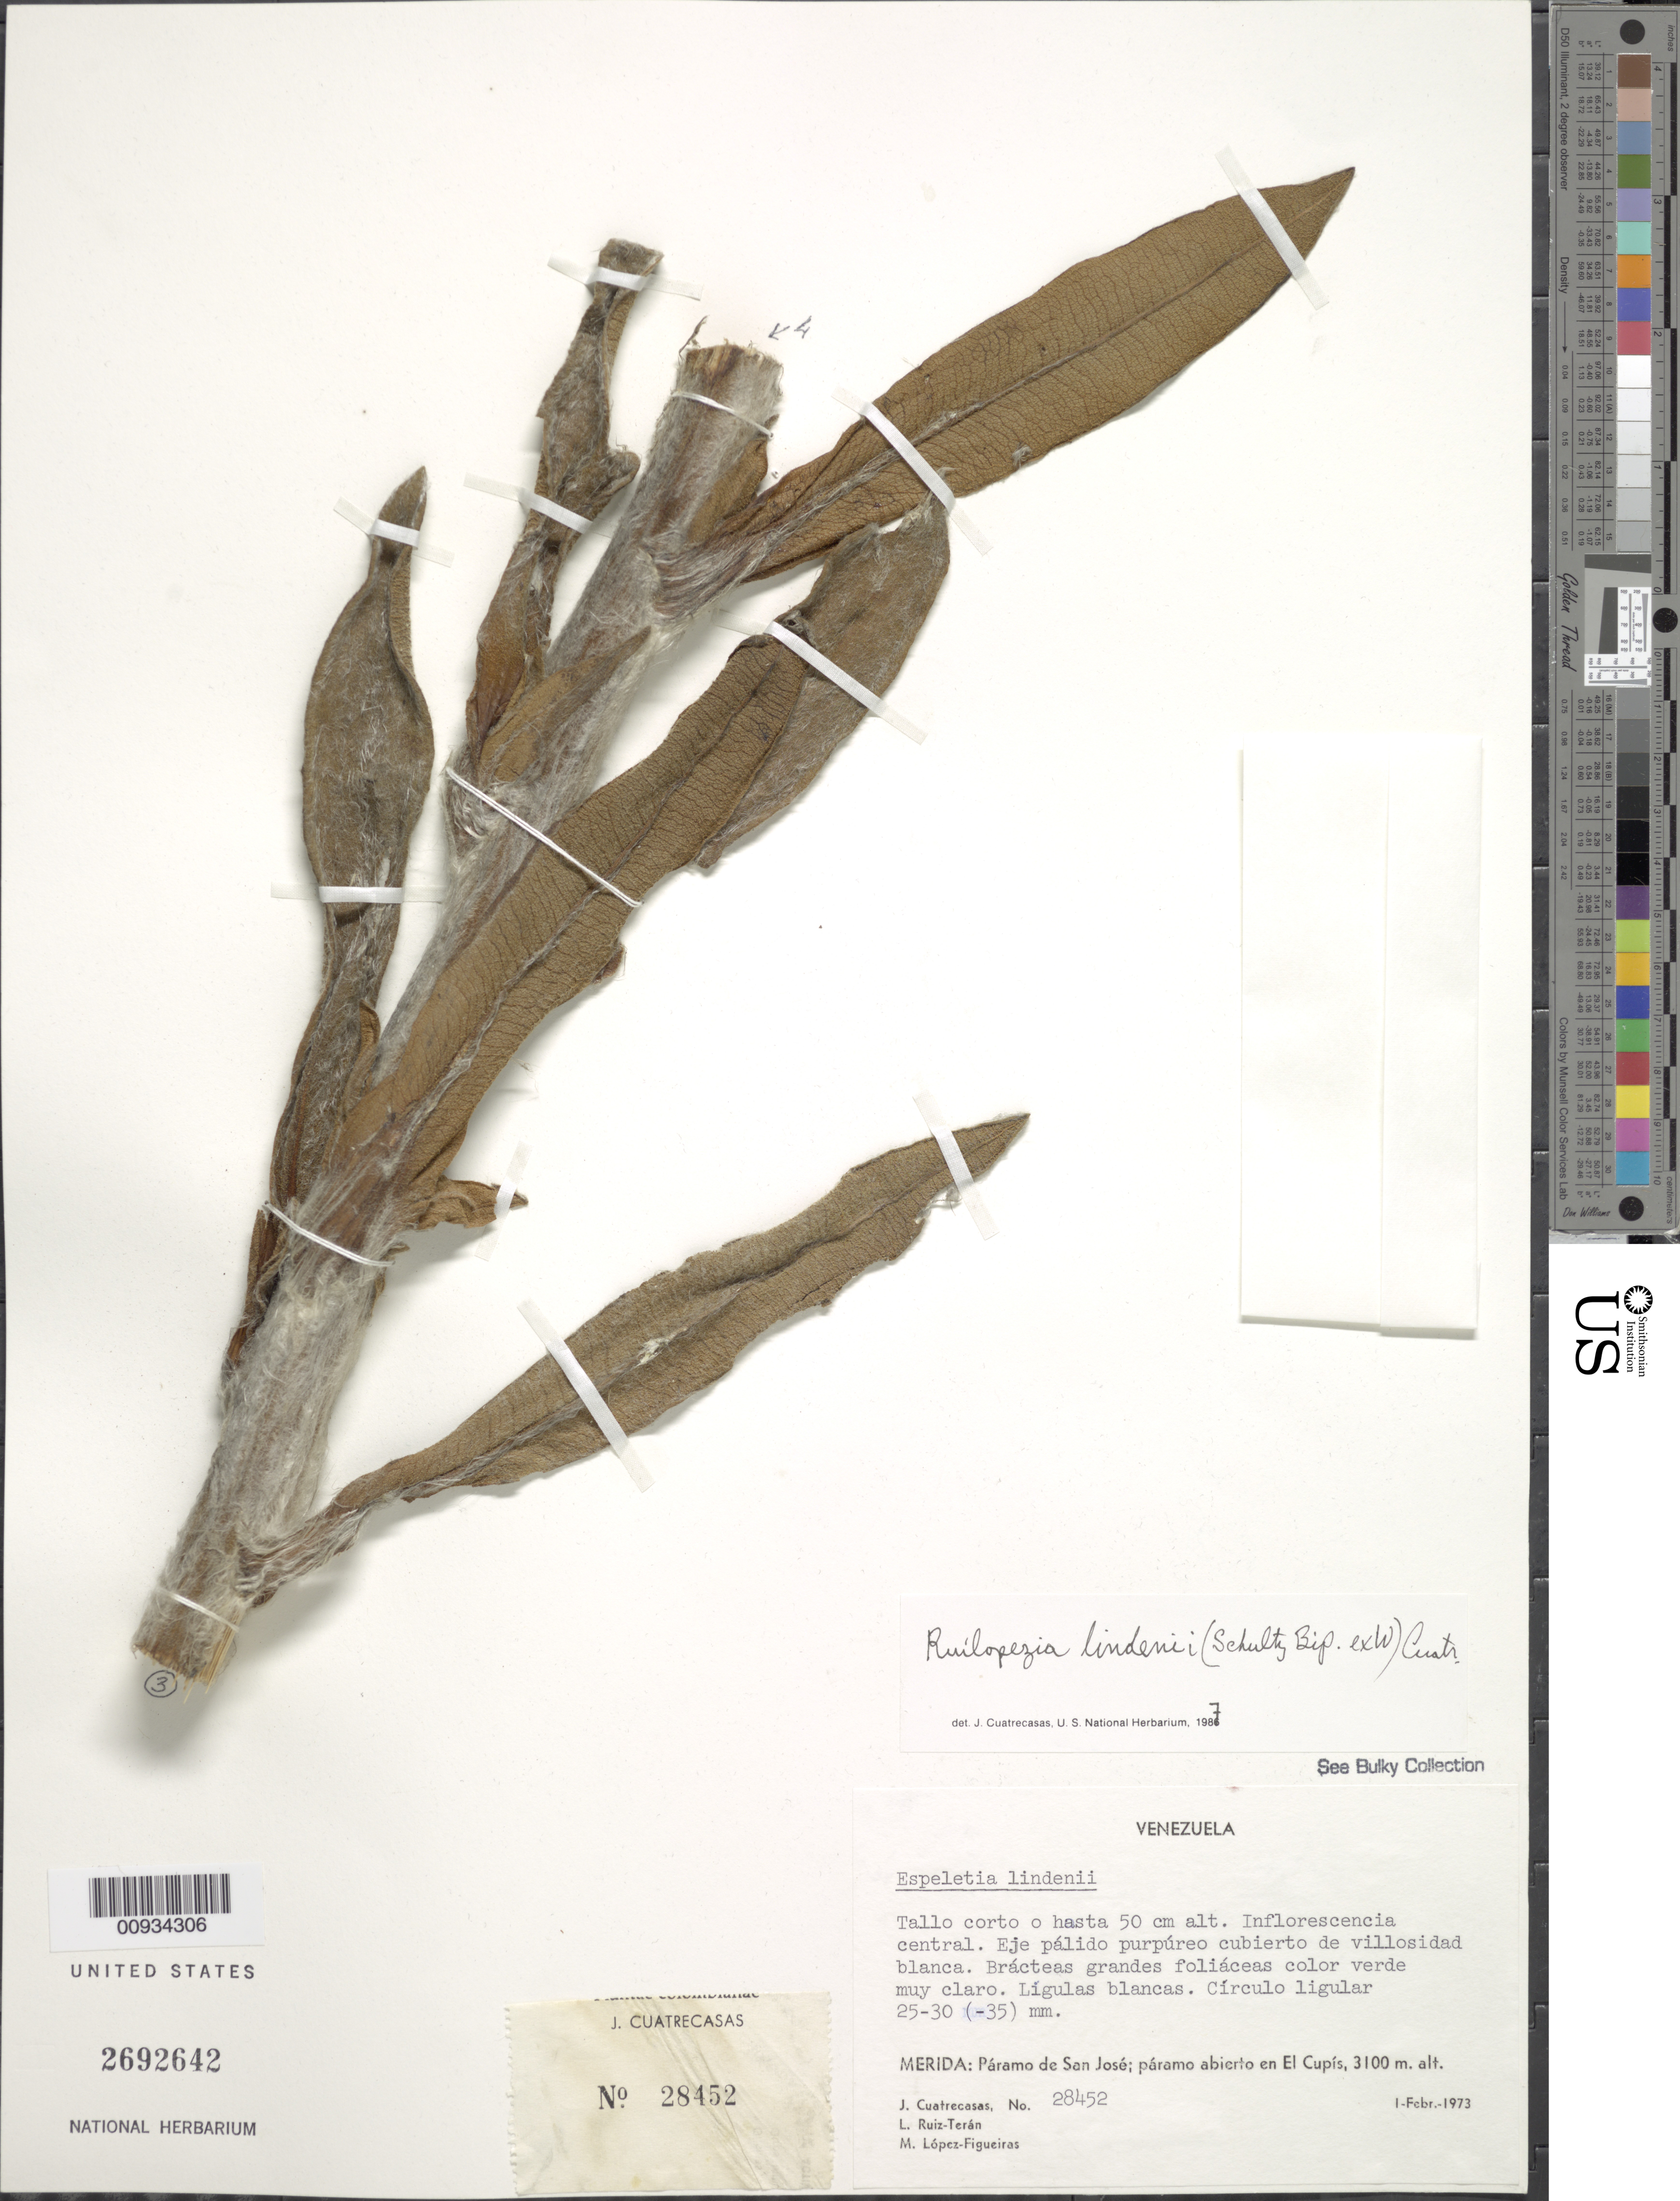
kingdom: Plantae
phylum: Tracheophyta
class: Magnoliopsida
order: Asterales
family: Asteraceae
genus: Ruilopezia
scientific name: Ruilopezia lindenii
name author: (Sch. Bip. ex Wedd.) Cuatrec.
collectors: J. Cuatrecasas, L. E. Ruíz-Terán & M. López Figueiras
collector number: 28452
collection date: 1973-02-01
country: Venezuela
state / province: Mérida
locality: Paramo de San Jose, paramo abierto en El Cupis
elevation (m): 3100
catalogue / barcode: US 2692642